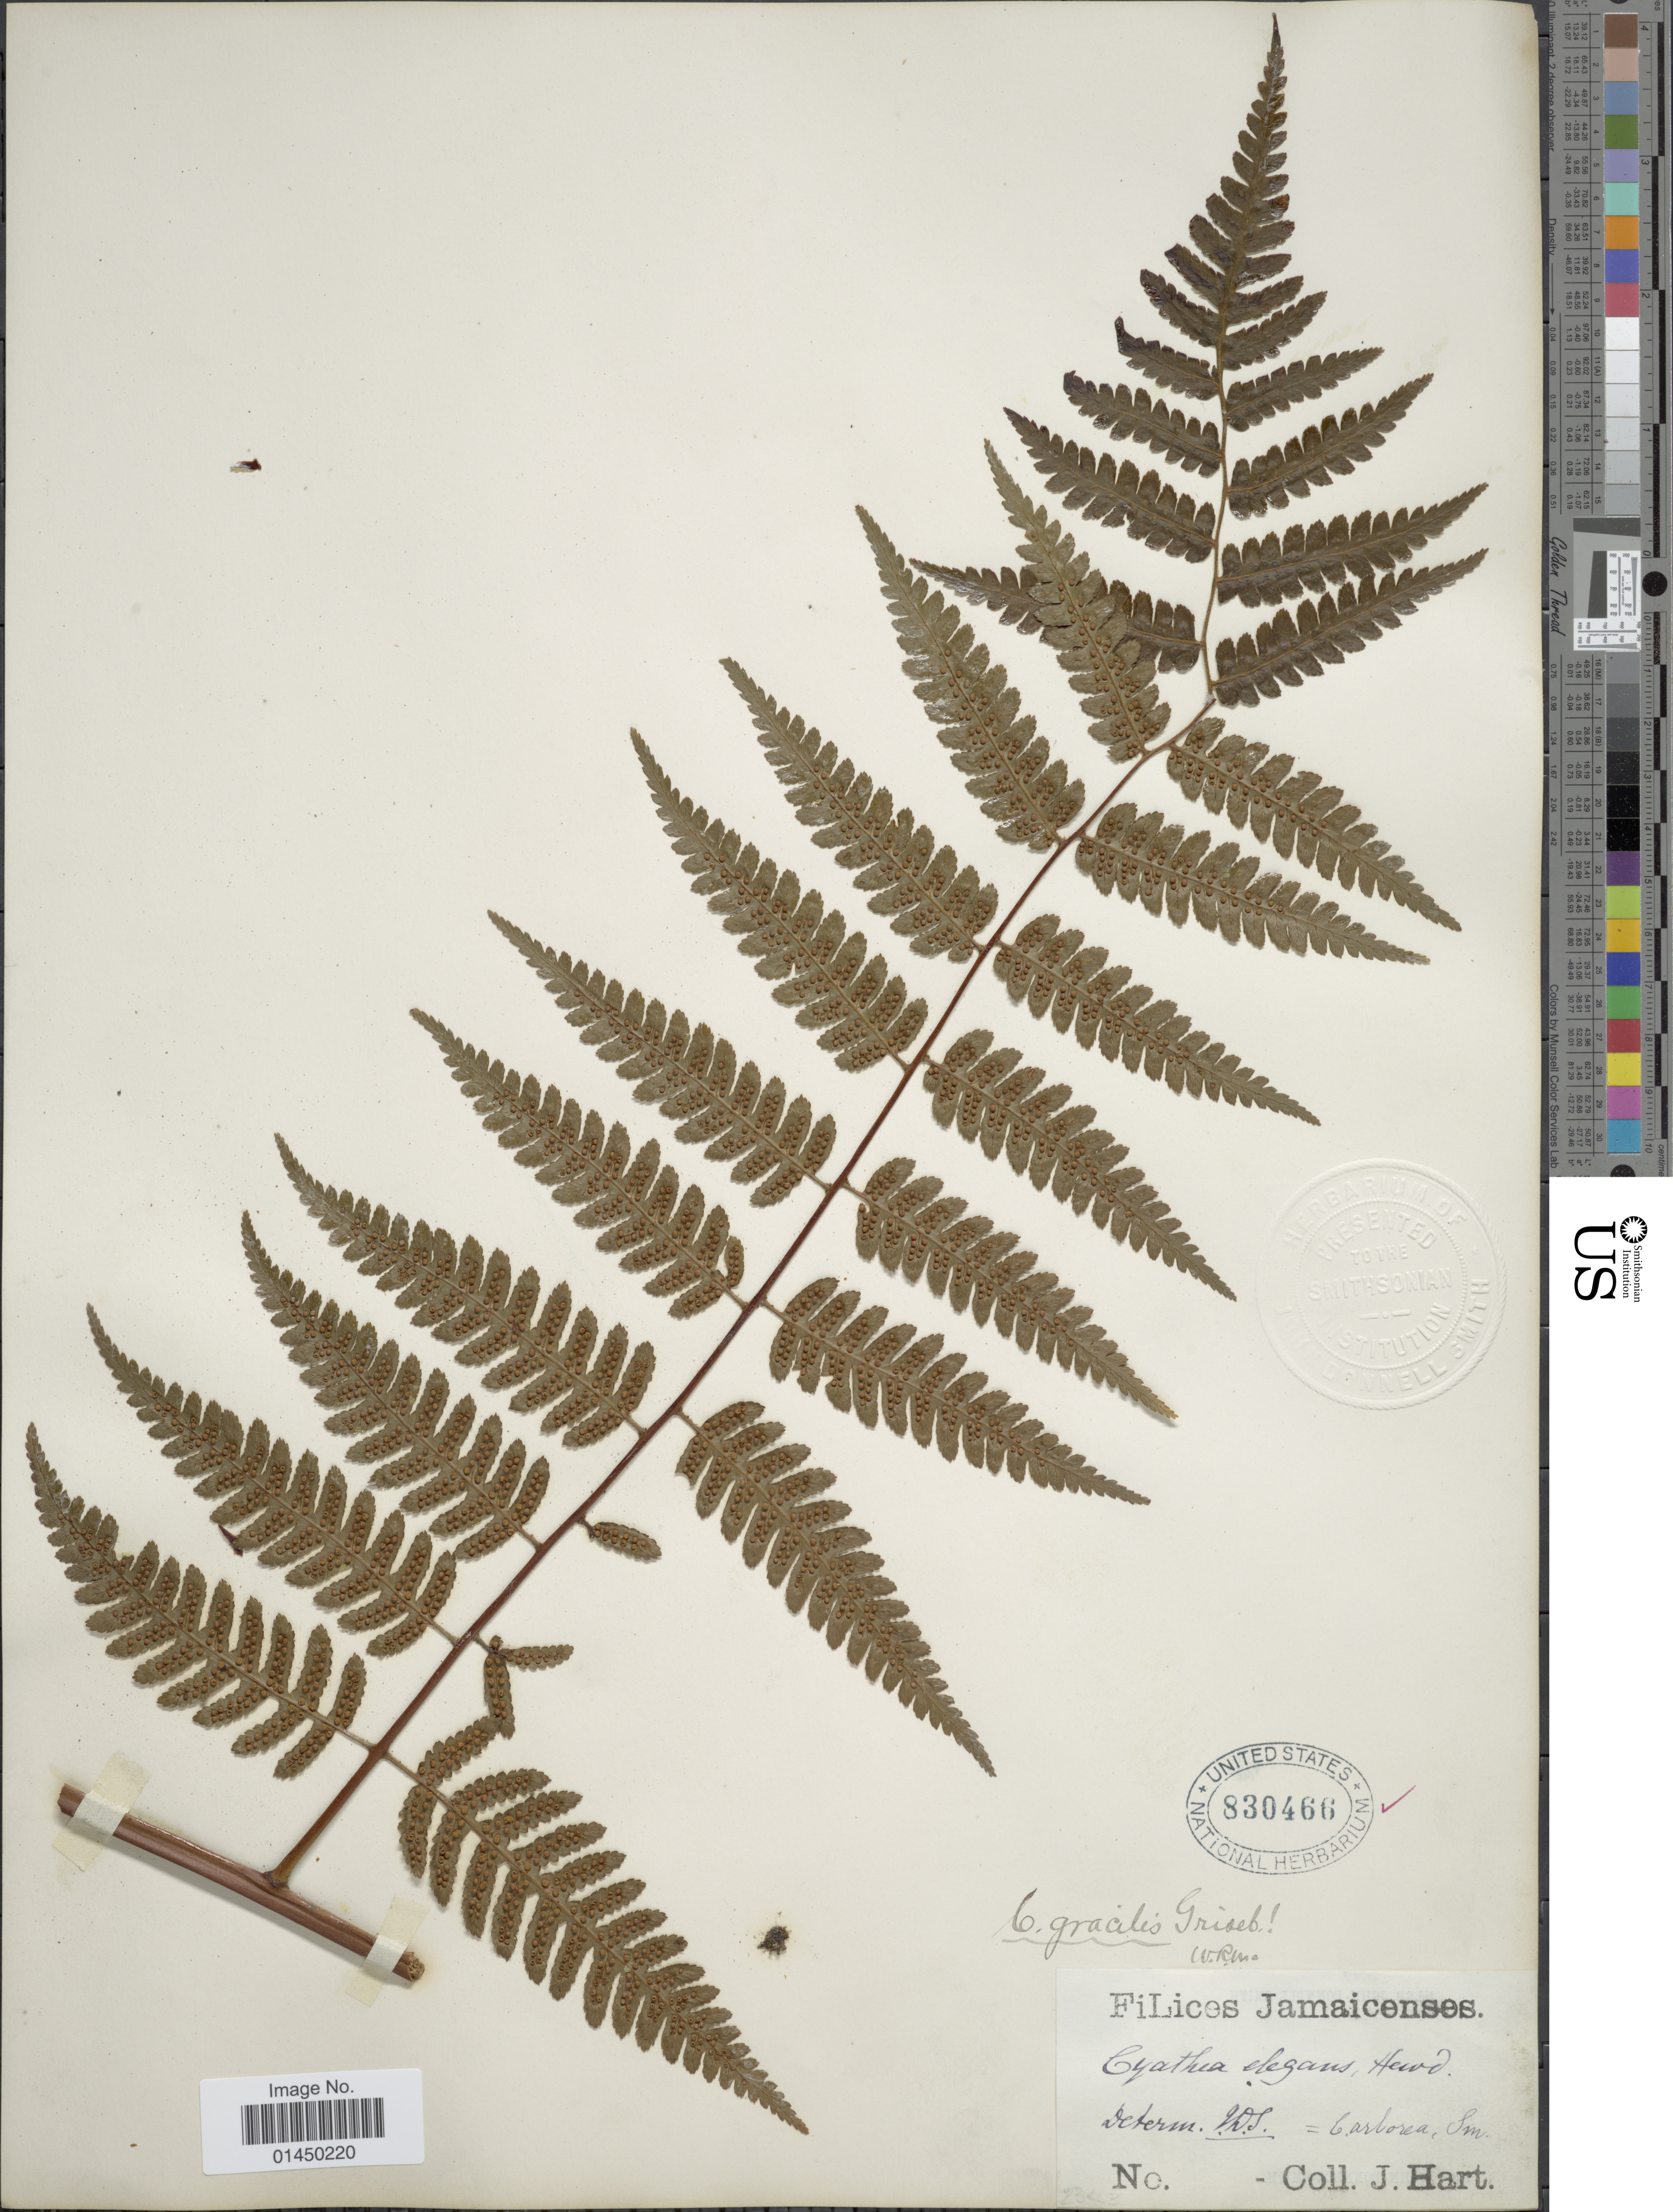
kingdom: Plantae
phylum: Tracheophyta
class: Polypodiopsida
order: Cyatheales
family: Cyatheaceae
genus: Cyathea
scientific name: Cyathea gracilis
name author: Gris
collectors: J. Hart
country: Jamaica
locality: Filices Jamaicenses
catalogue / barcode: US 830466